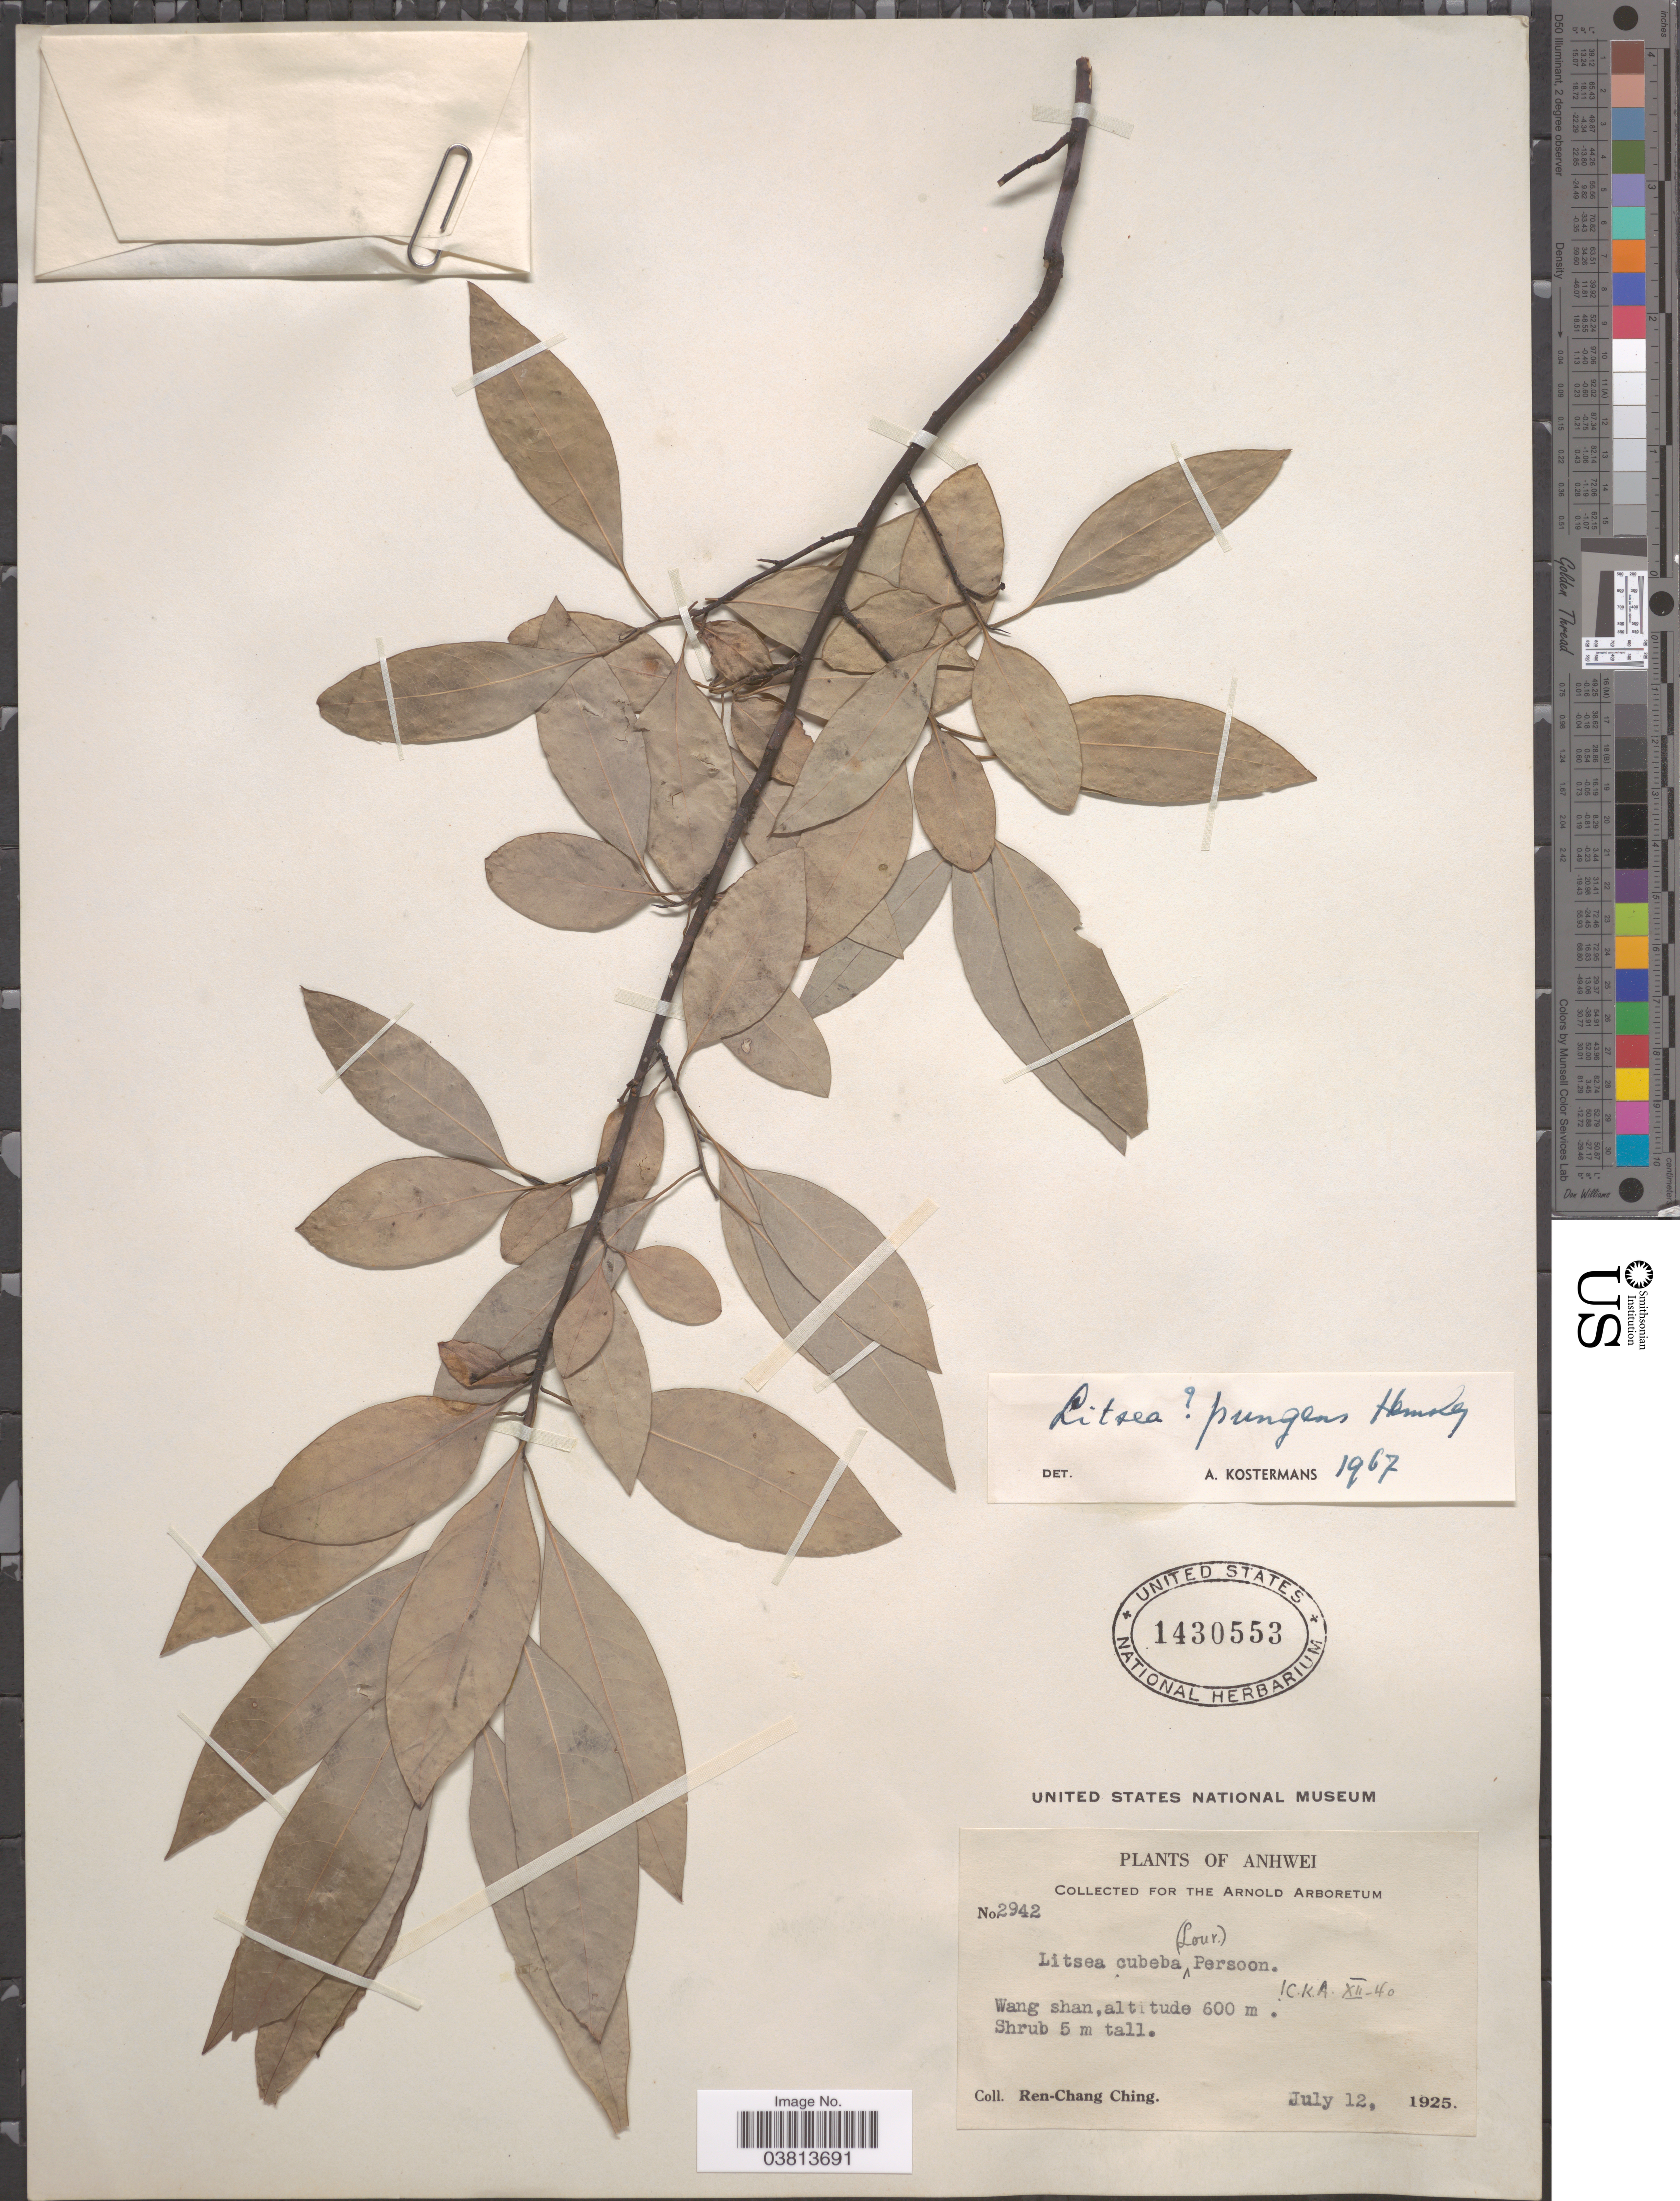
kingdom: Plantae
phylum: Tracheophyta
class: Magnoliopsida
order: Laurales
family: Lauraceae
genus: Litsea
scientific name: Litsea pungens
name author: Hemsl.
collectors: R. C. Ching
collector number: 2942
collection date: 1925-07-12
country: China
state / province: Anhui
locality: Anhwei. Wang shan.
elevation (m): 600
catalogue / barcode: US 1430553